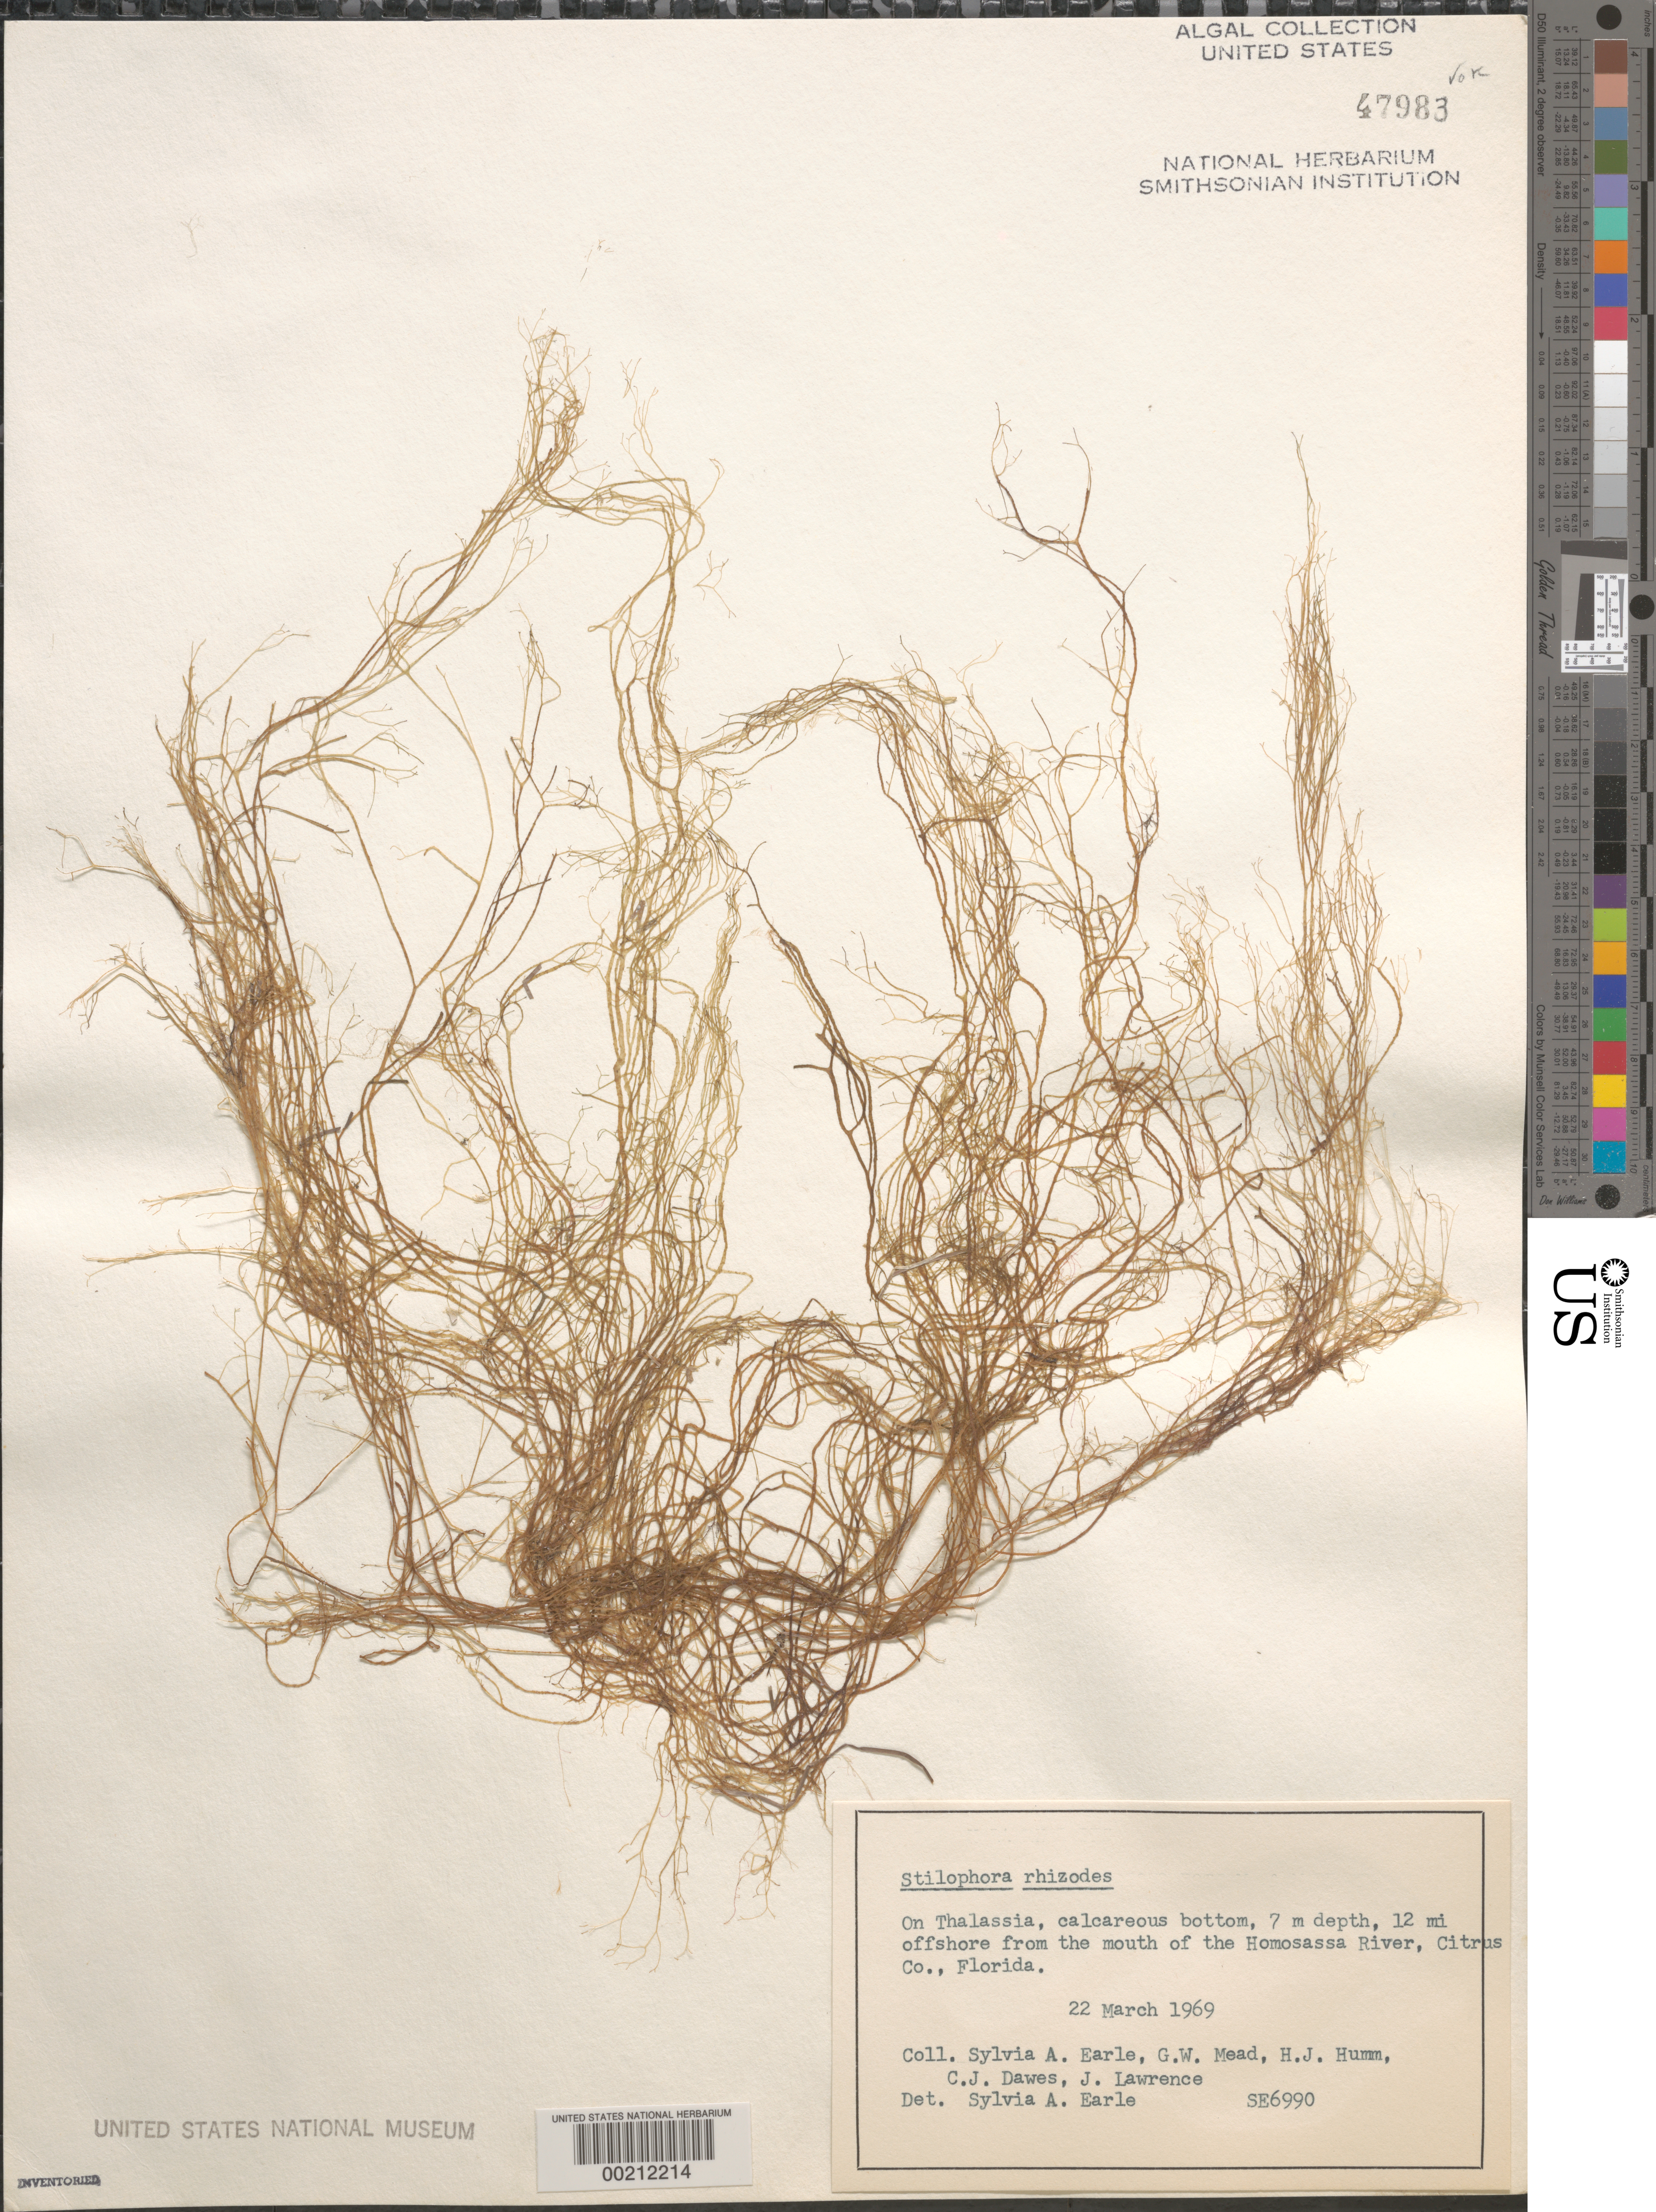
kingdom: Chromista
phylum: Ochrophyta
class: Phaeophyceae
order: Ectocarpales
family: Chordariaceae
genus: Stilophora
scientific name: Stilophora tenella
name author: (Esper) P.C. Silva in P.C. Silva et al.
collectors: S. A. Earle, G. W. Mead, H. J. Humm, C. Dawes & J. Lawrence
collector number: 6990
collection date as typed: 22 Mar 1969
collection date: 1969-03-22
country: United States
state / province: Florida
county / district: Citrus County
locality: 12 miles off Homosassa River mouth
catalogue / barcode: US 47983